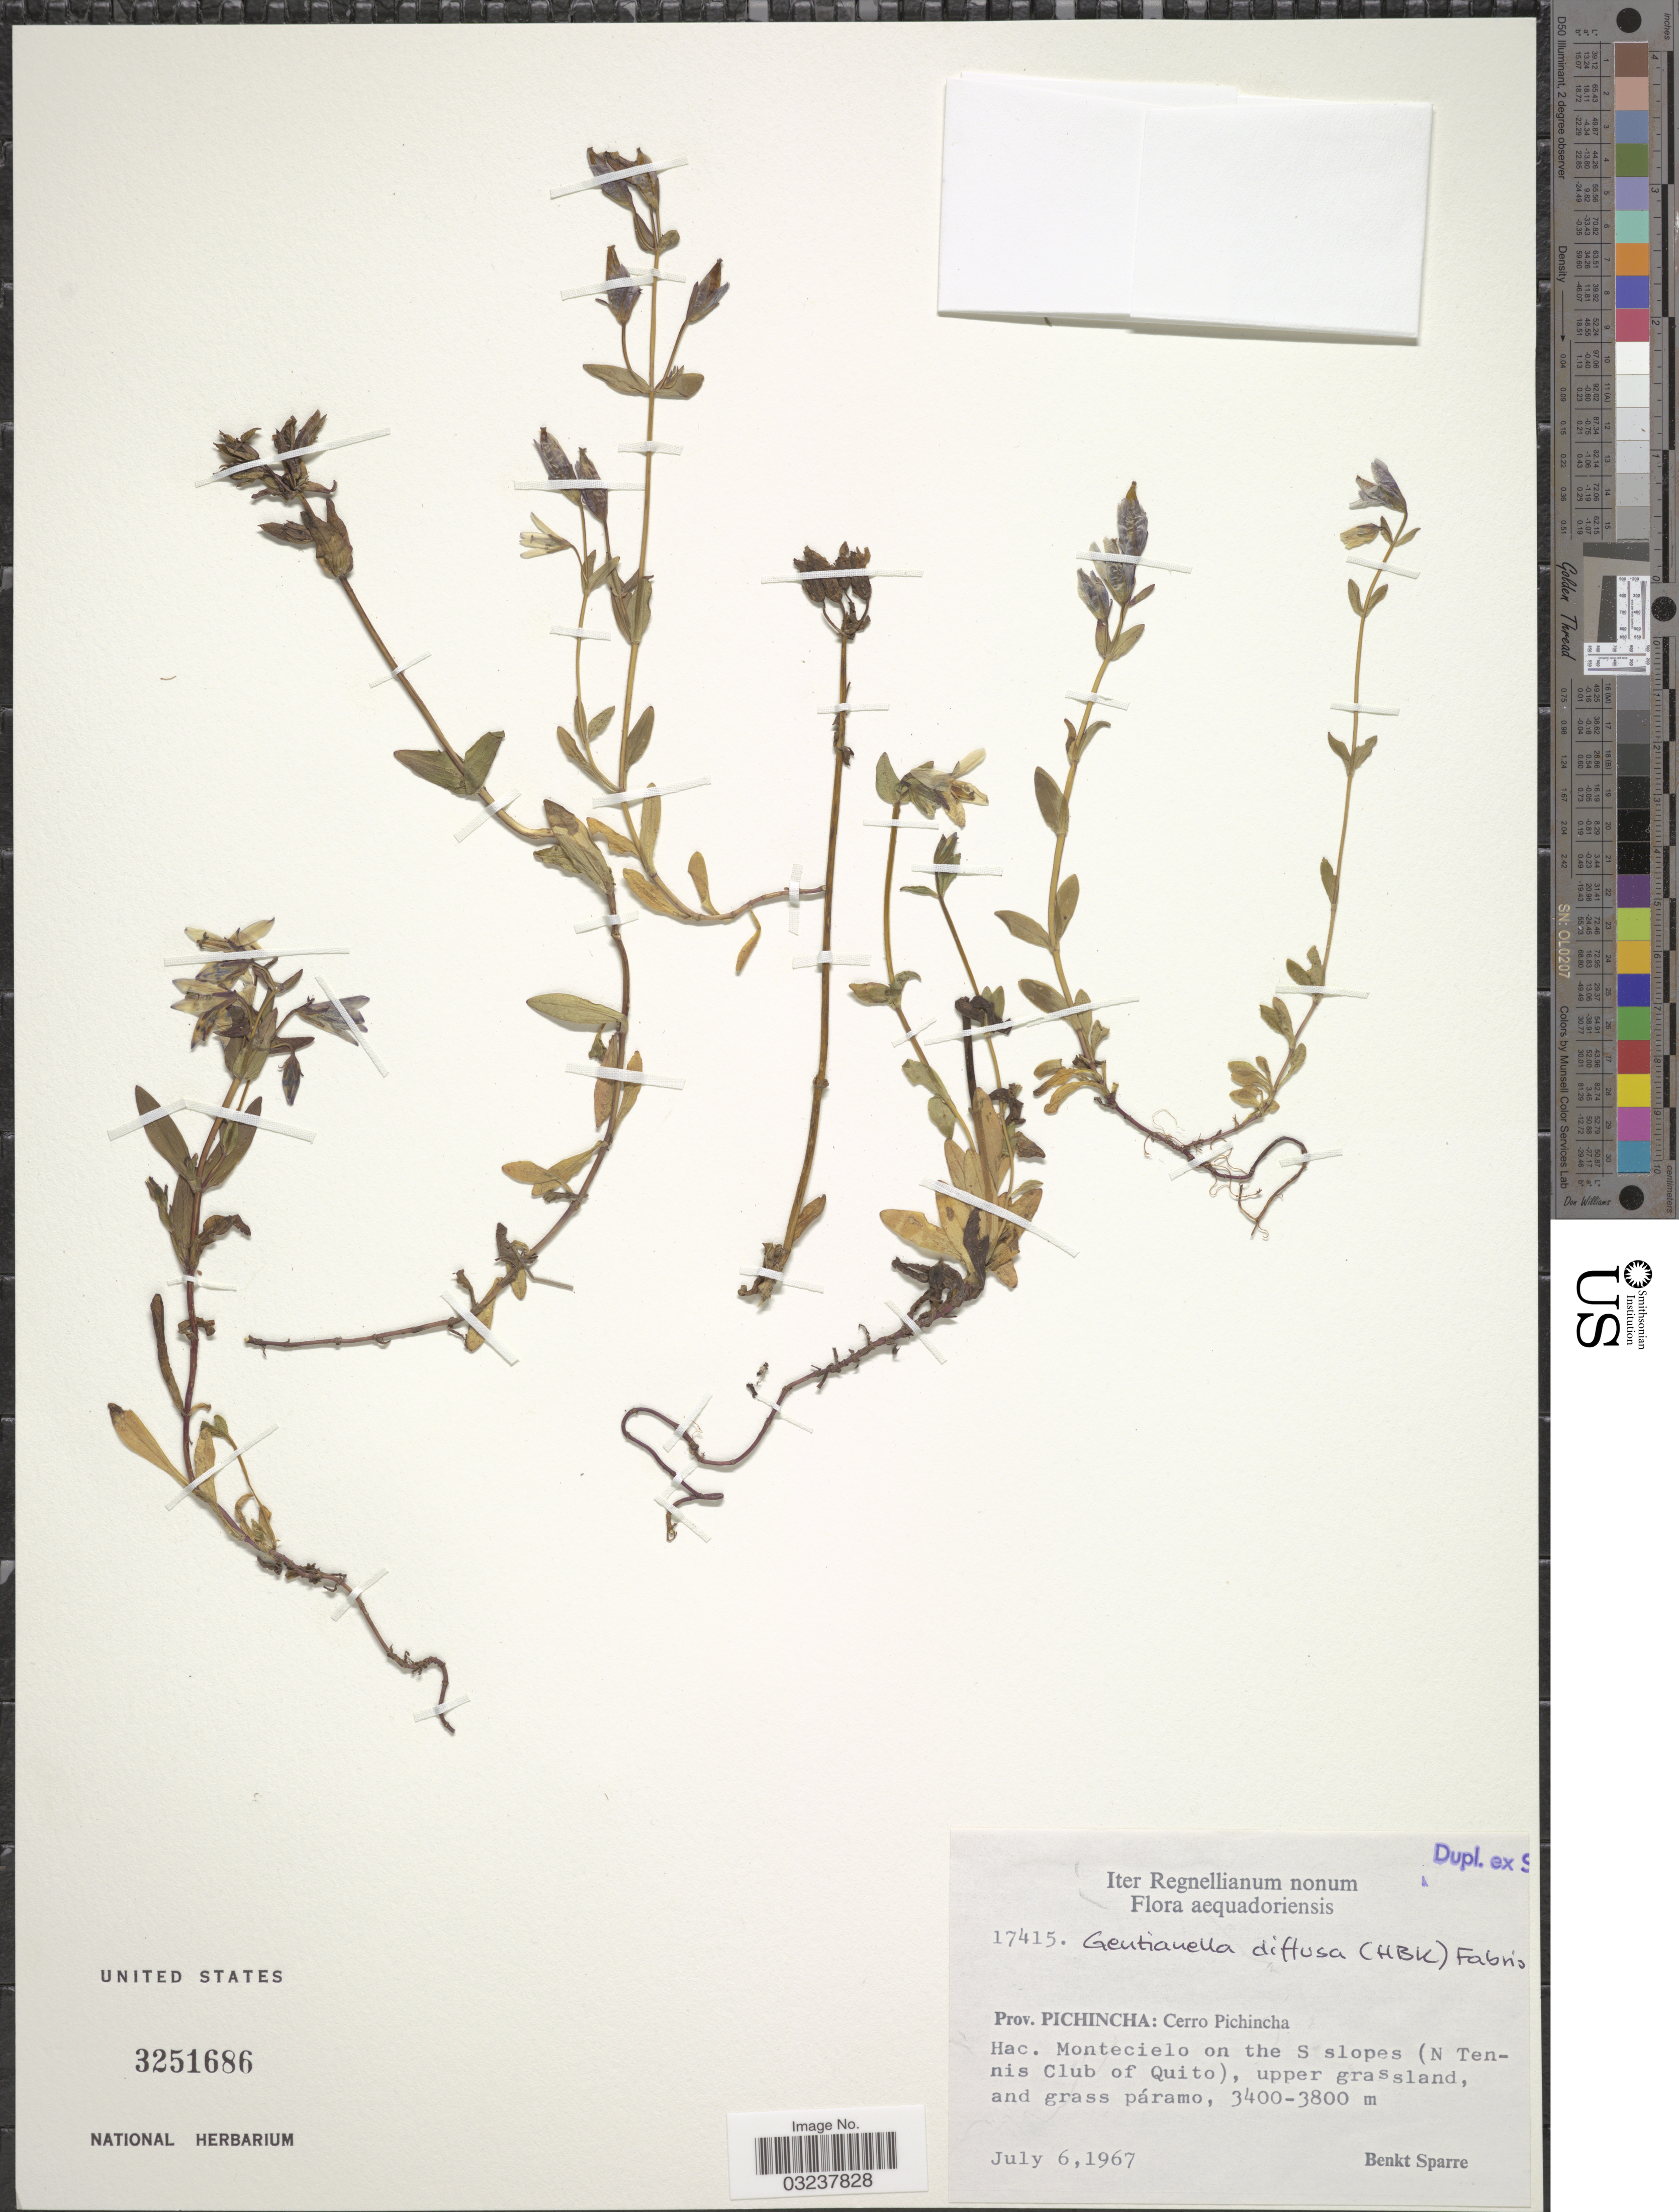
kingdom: Plantae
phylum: Tracheophyta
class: Magnoliopsida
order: Gentianales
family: Gentianaceae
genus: Gentianella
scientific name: Gentianella rapunculoides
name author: (Willd. ex Schult.) J.S. Pringle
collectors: B. Sparre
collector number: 17415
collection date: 1967-07-06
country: Ecuador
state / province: Pichincha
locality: Cerro Pichincha, Hac. Montecielo on the S slopes (N Tennis Club of Quito).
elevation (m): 3400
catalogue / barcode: US 3251686